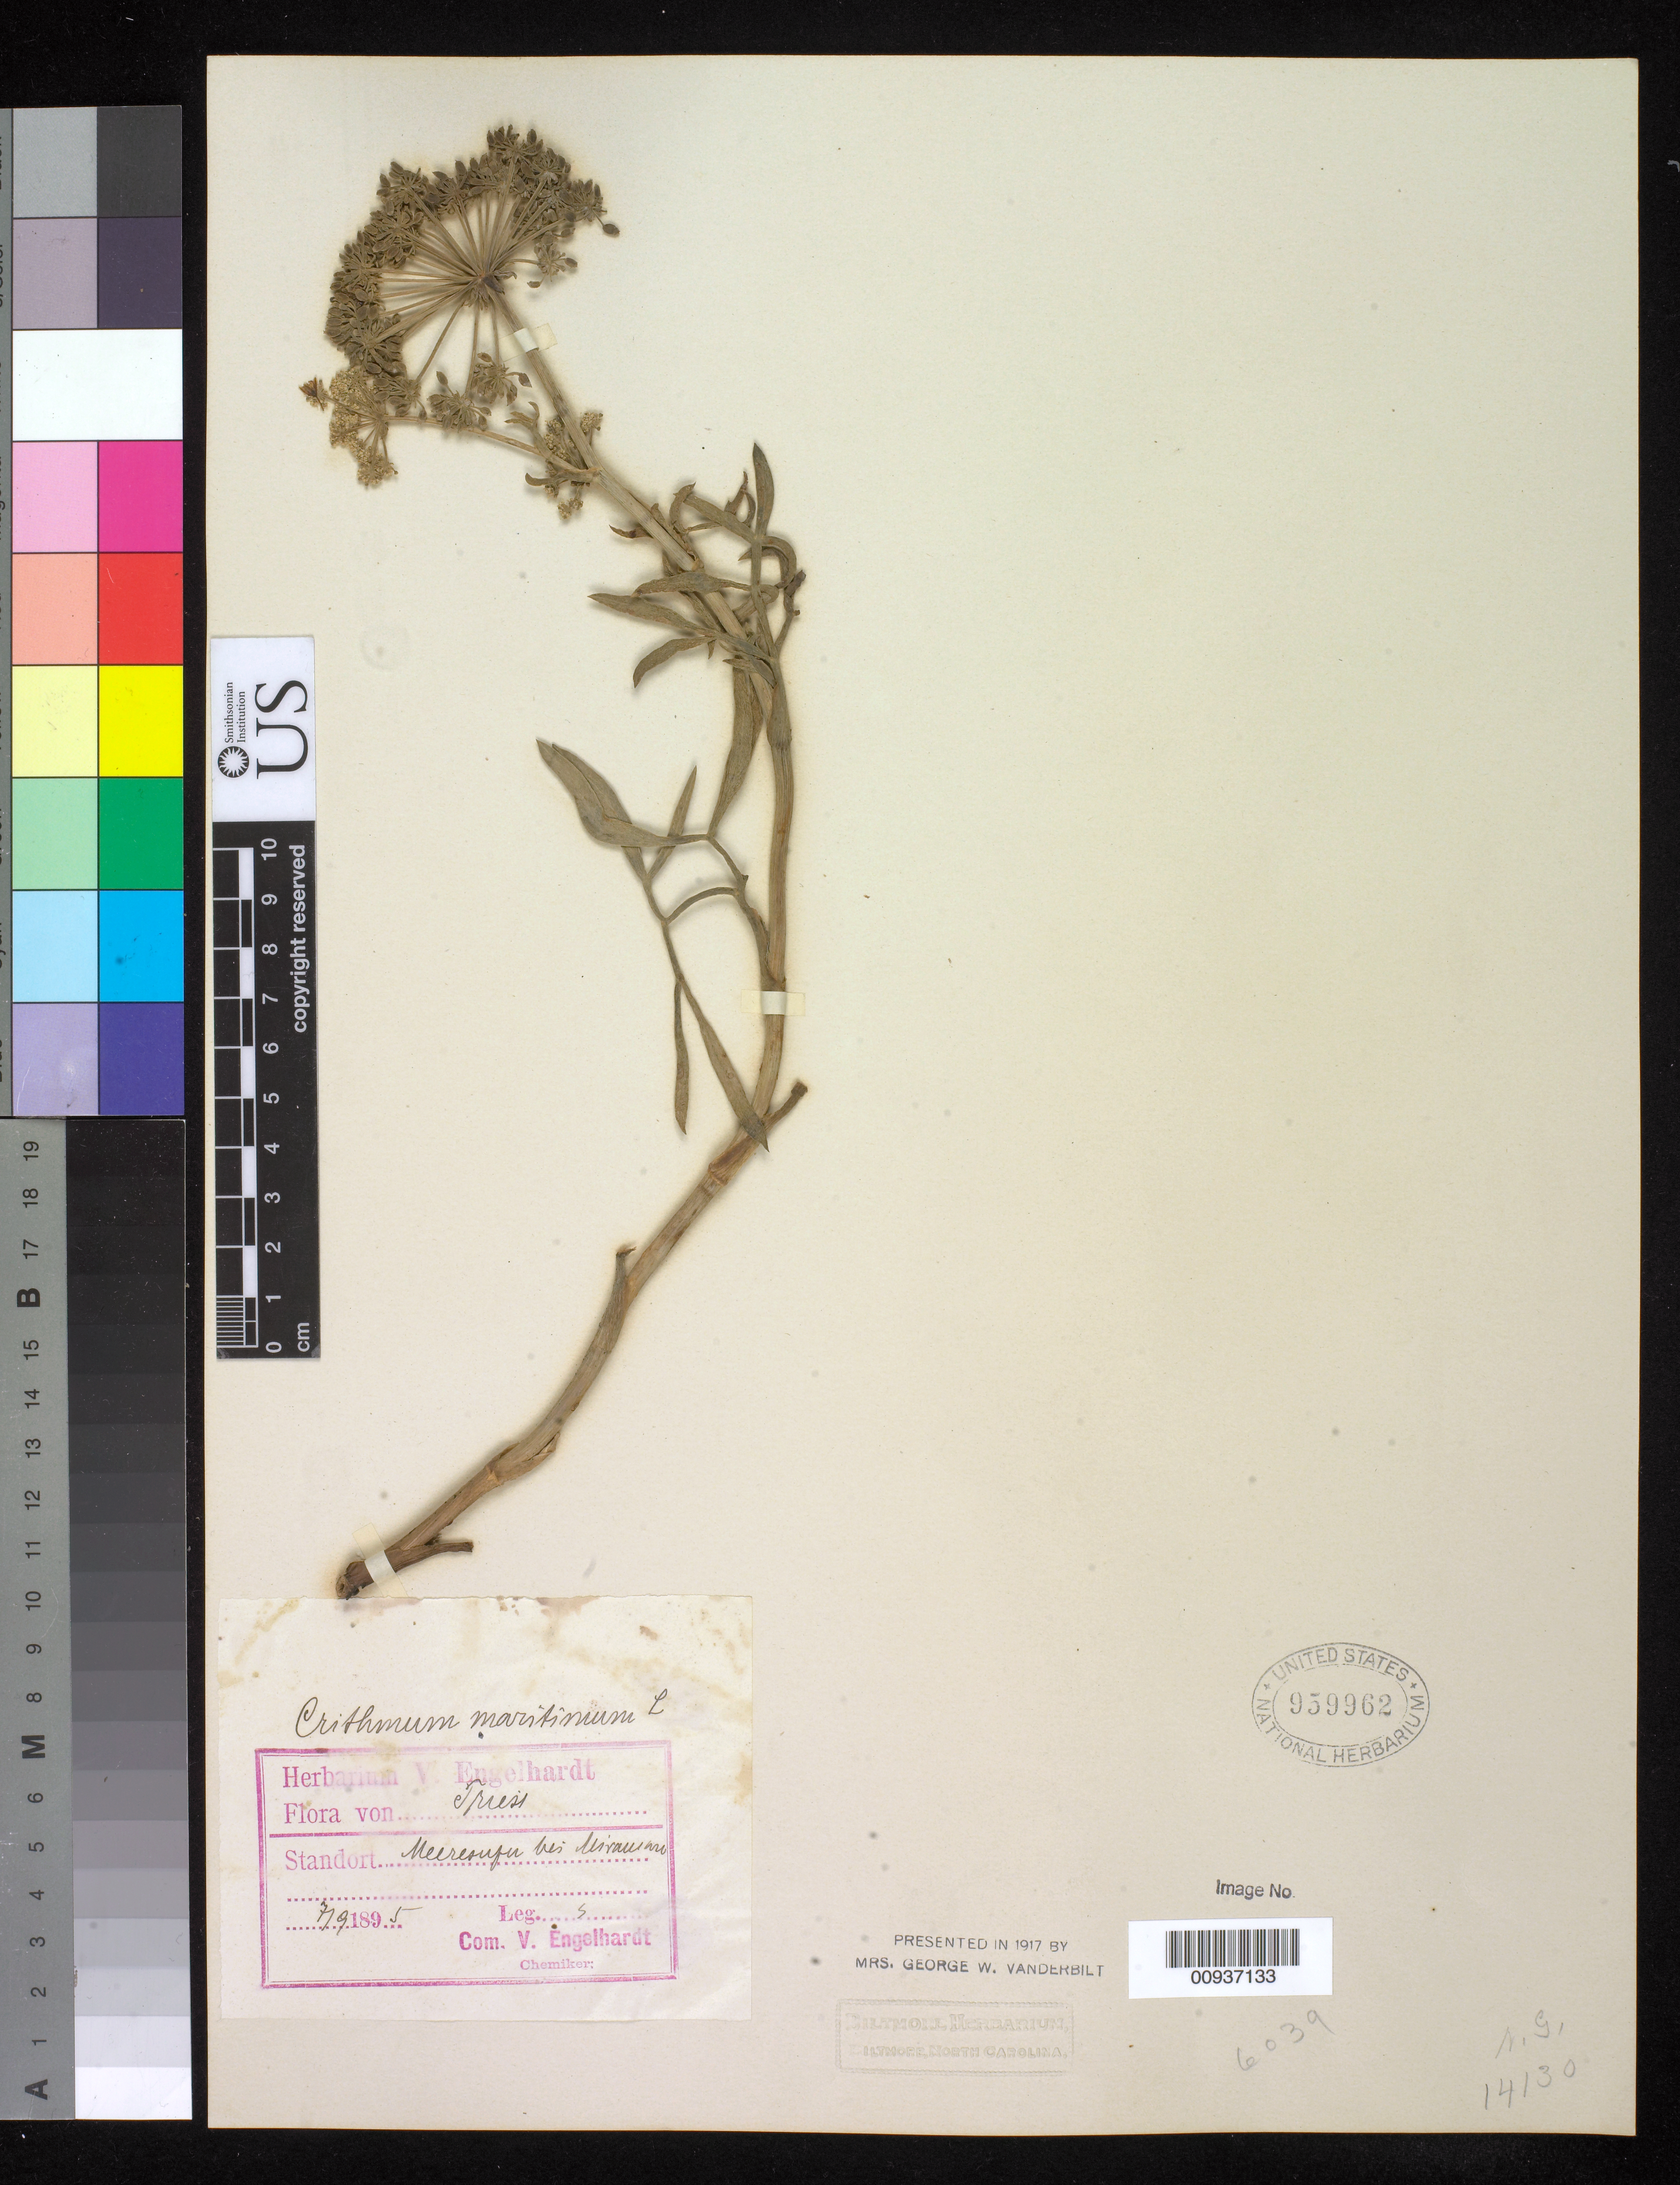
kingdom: Plantae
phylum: Tracheophyta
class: Magnoliopsida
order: Apiales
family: Apiaceae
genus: Crithmum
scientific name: Crithmum maritimum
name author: L.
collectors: V. Engelhardt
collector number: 4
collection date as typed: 09 Jul 1895 or 07 Sep 1895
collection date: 1895-07-09 or 1895-09-07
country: Italy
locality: Trieste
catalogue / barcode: US 959962